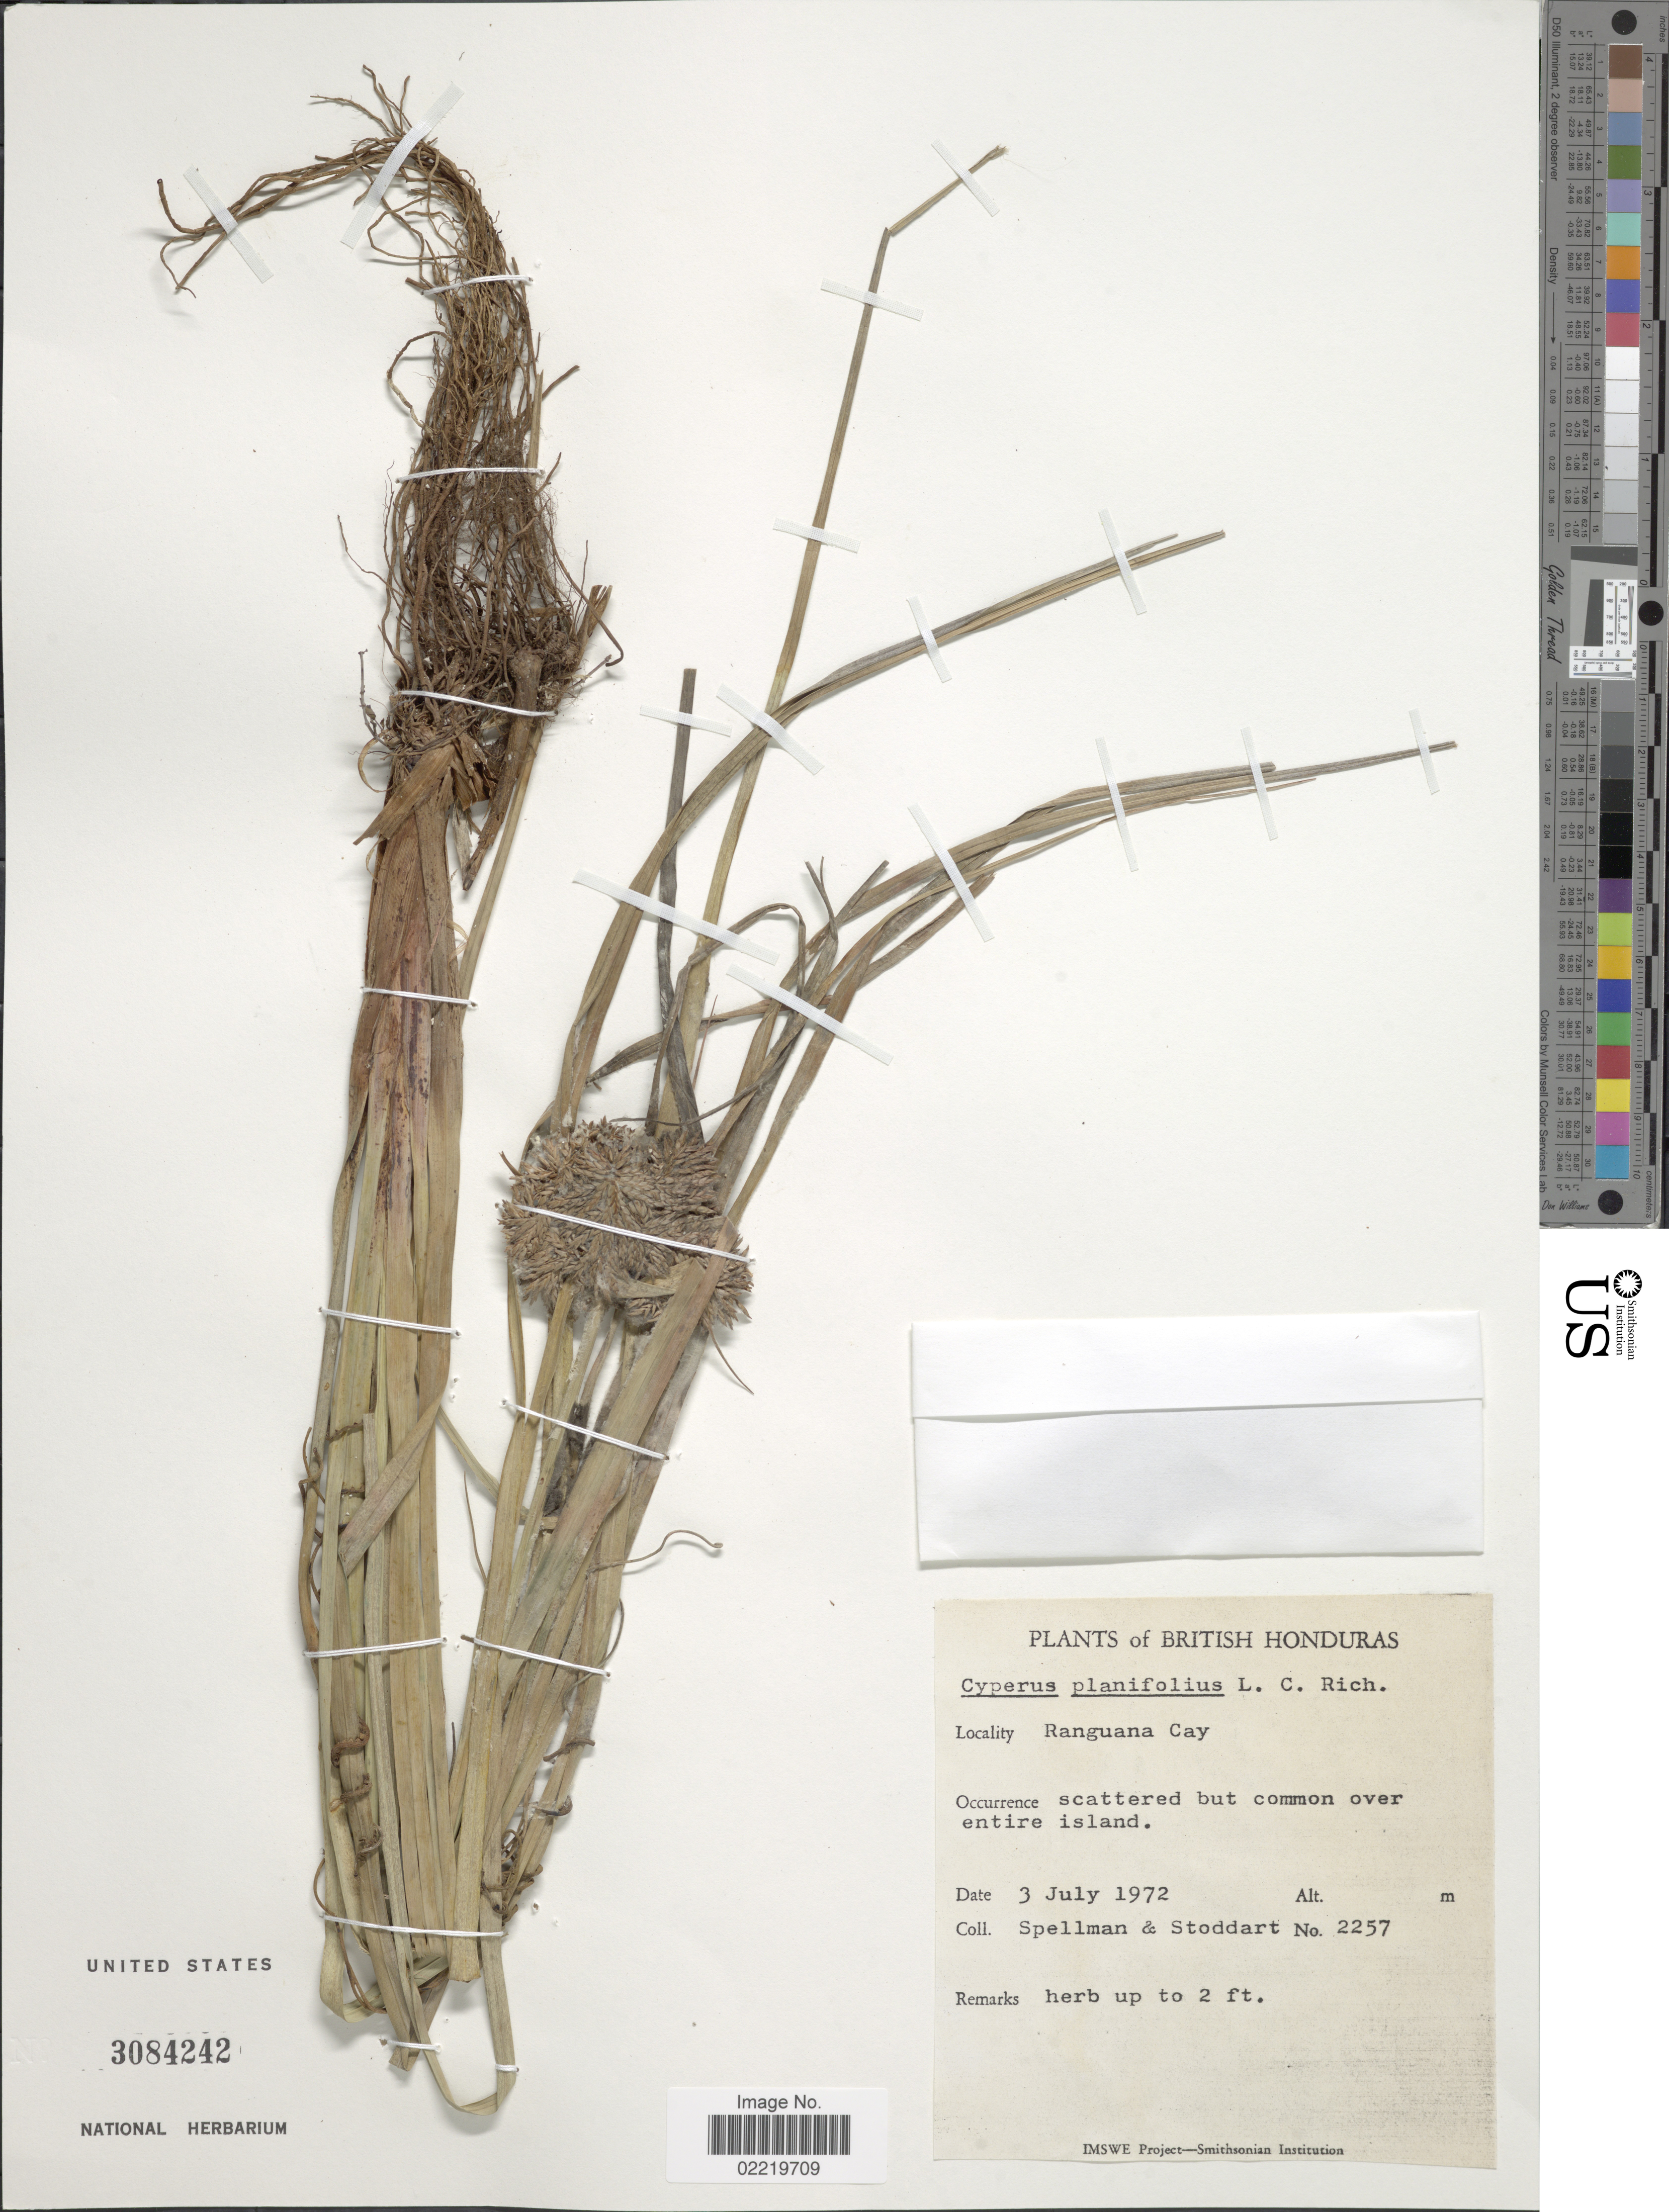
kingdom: Plantae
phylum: Tracheophyta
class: Liliopsida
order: Poales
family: Cyperaceae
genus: Cyperus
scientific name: Cyperus planifolius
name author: Rich.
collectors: Spellman, -- & -. Stoddart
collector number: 2257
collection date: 1972-07-03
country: Belize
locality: British Honduras, Ranguana Cay, scattered but common over entire island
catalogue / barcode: US 3084242